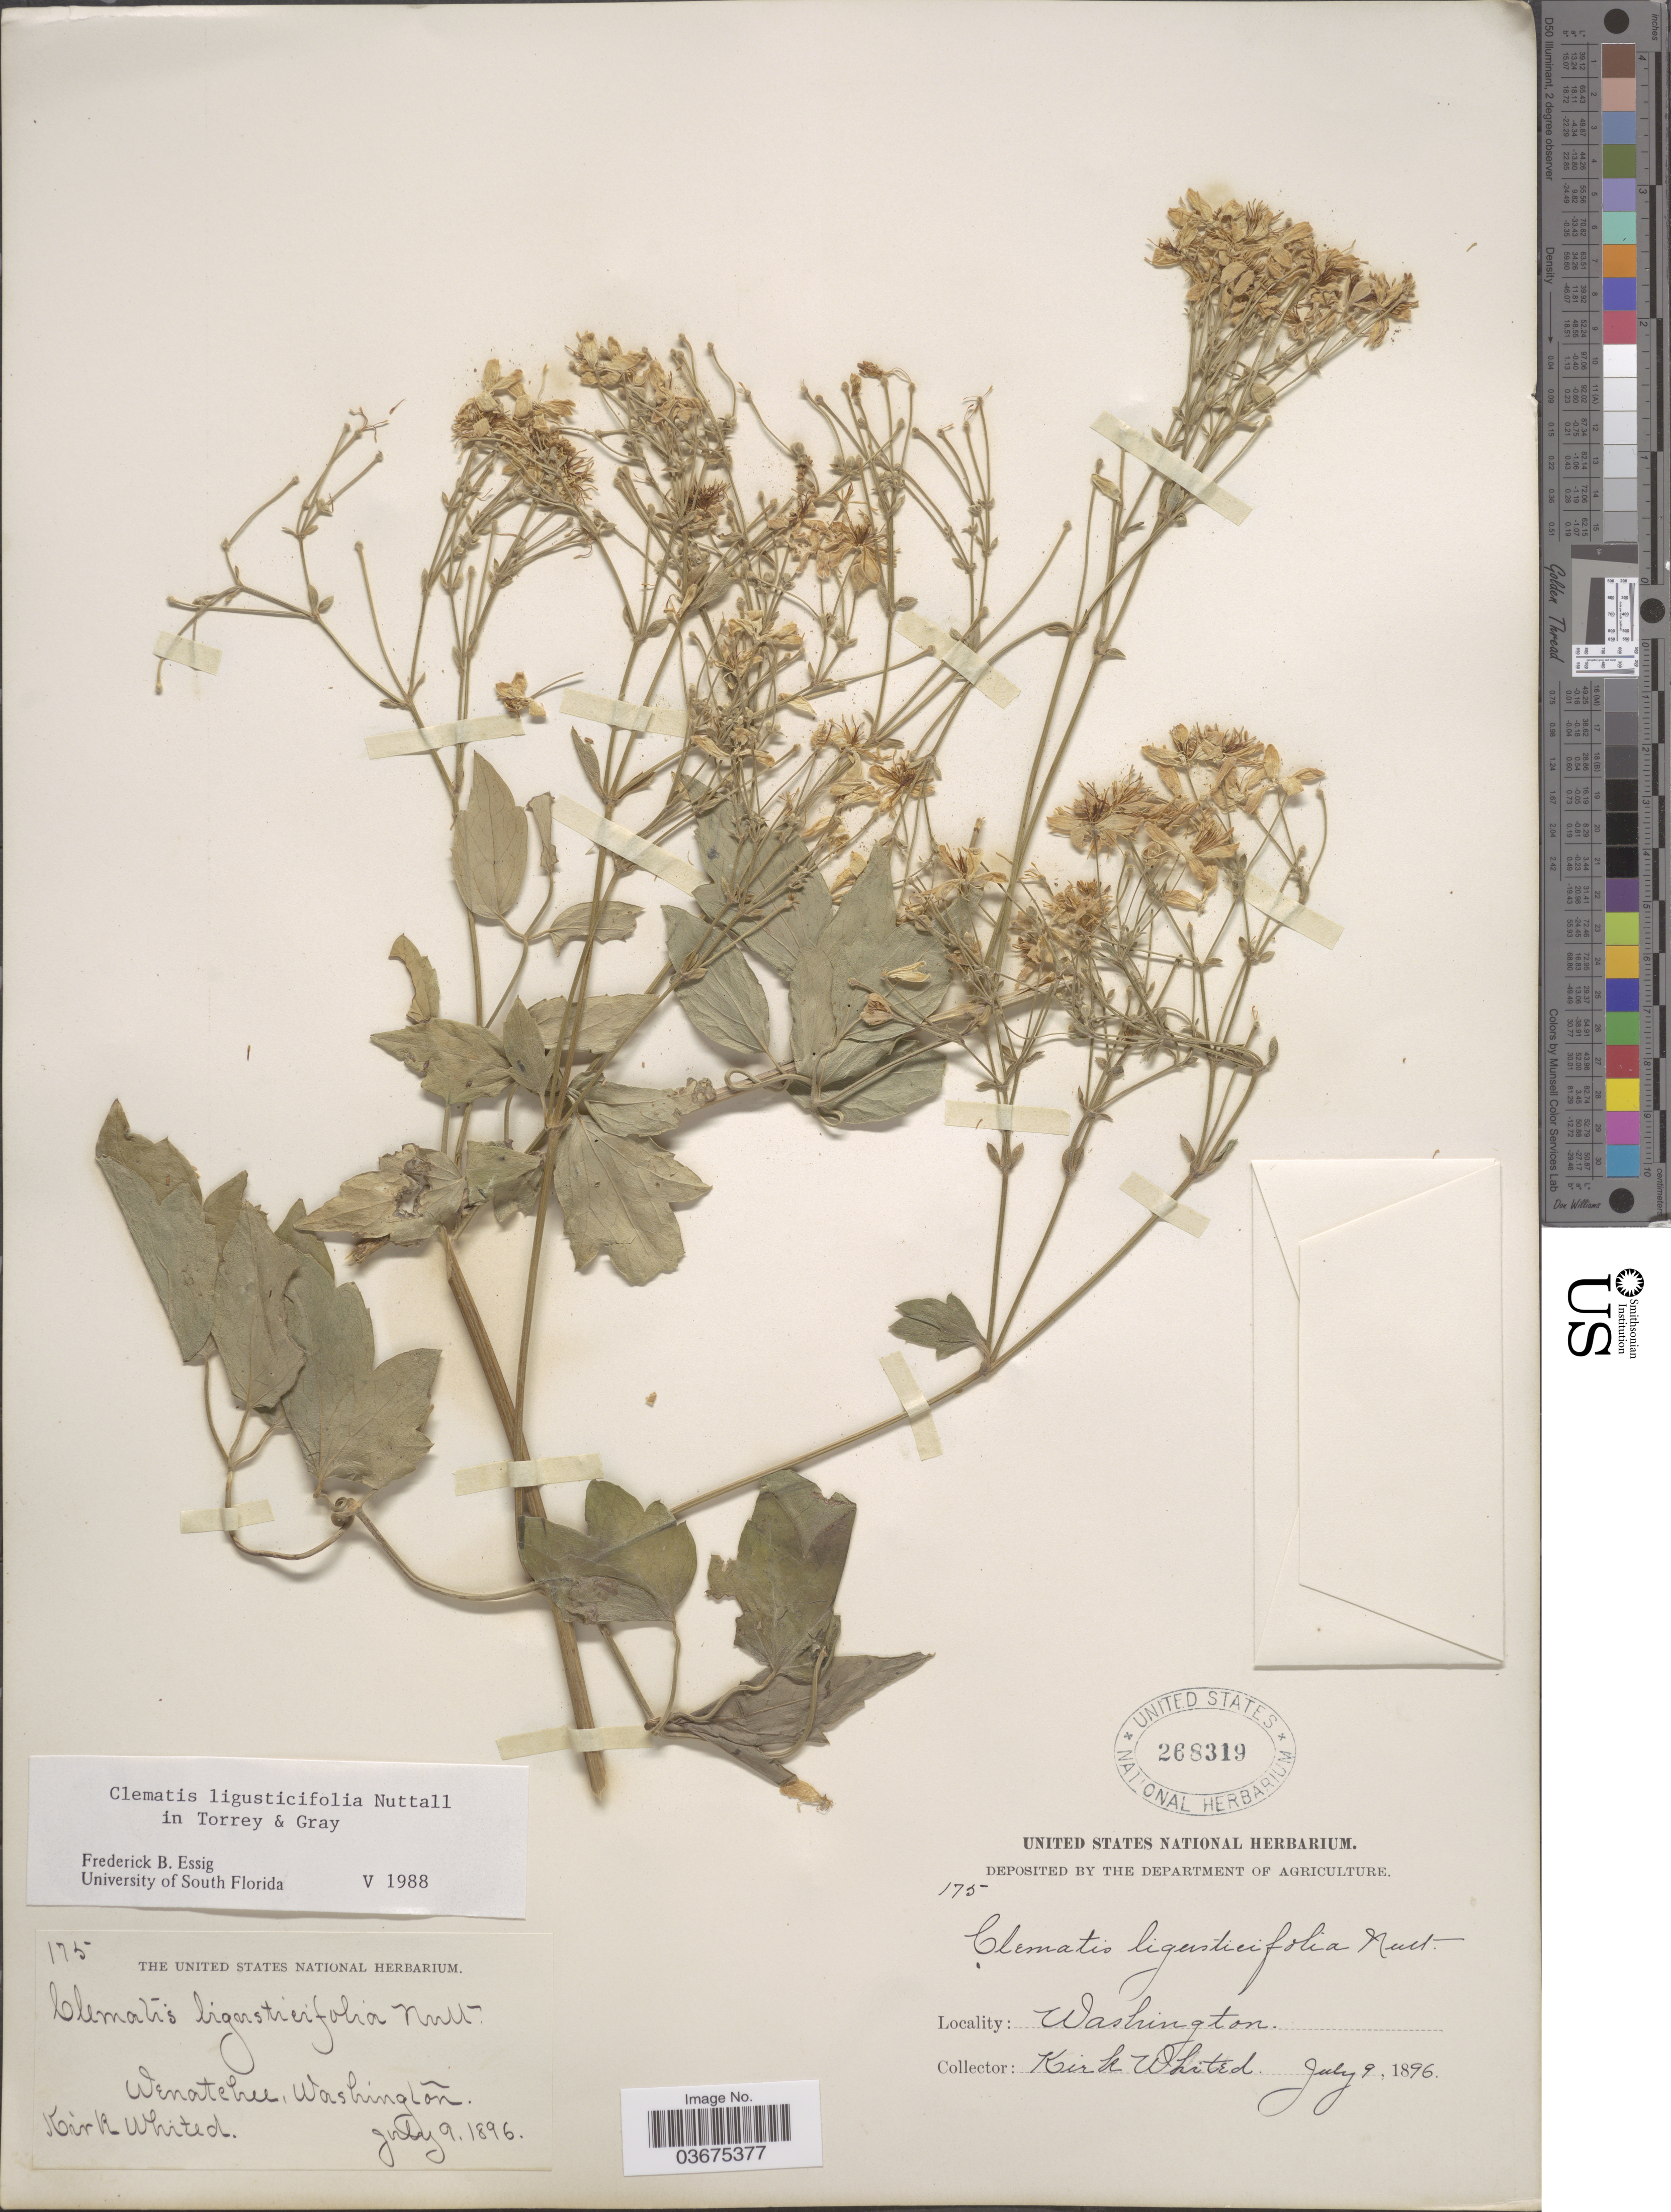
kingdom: Plantae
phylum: Tracheophyta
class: Magnoliopsida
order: Ranunculales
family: Ranunculaceae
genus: Clematis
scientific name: Clematis ligusticifolia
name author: Nutt.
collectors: K. Whited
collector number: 175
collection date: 1896-07-09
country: United States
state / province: Washington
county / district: Chelan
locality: Wenatchee.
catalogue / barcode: US 268319